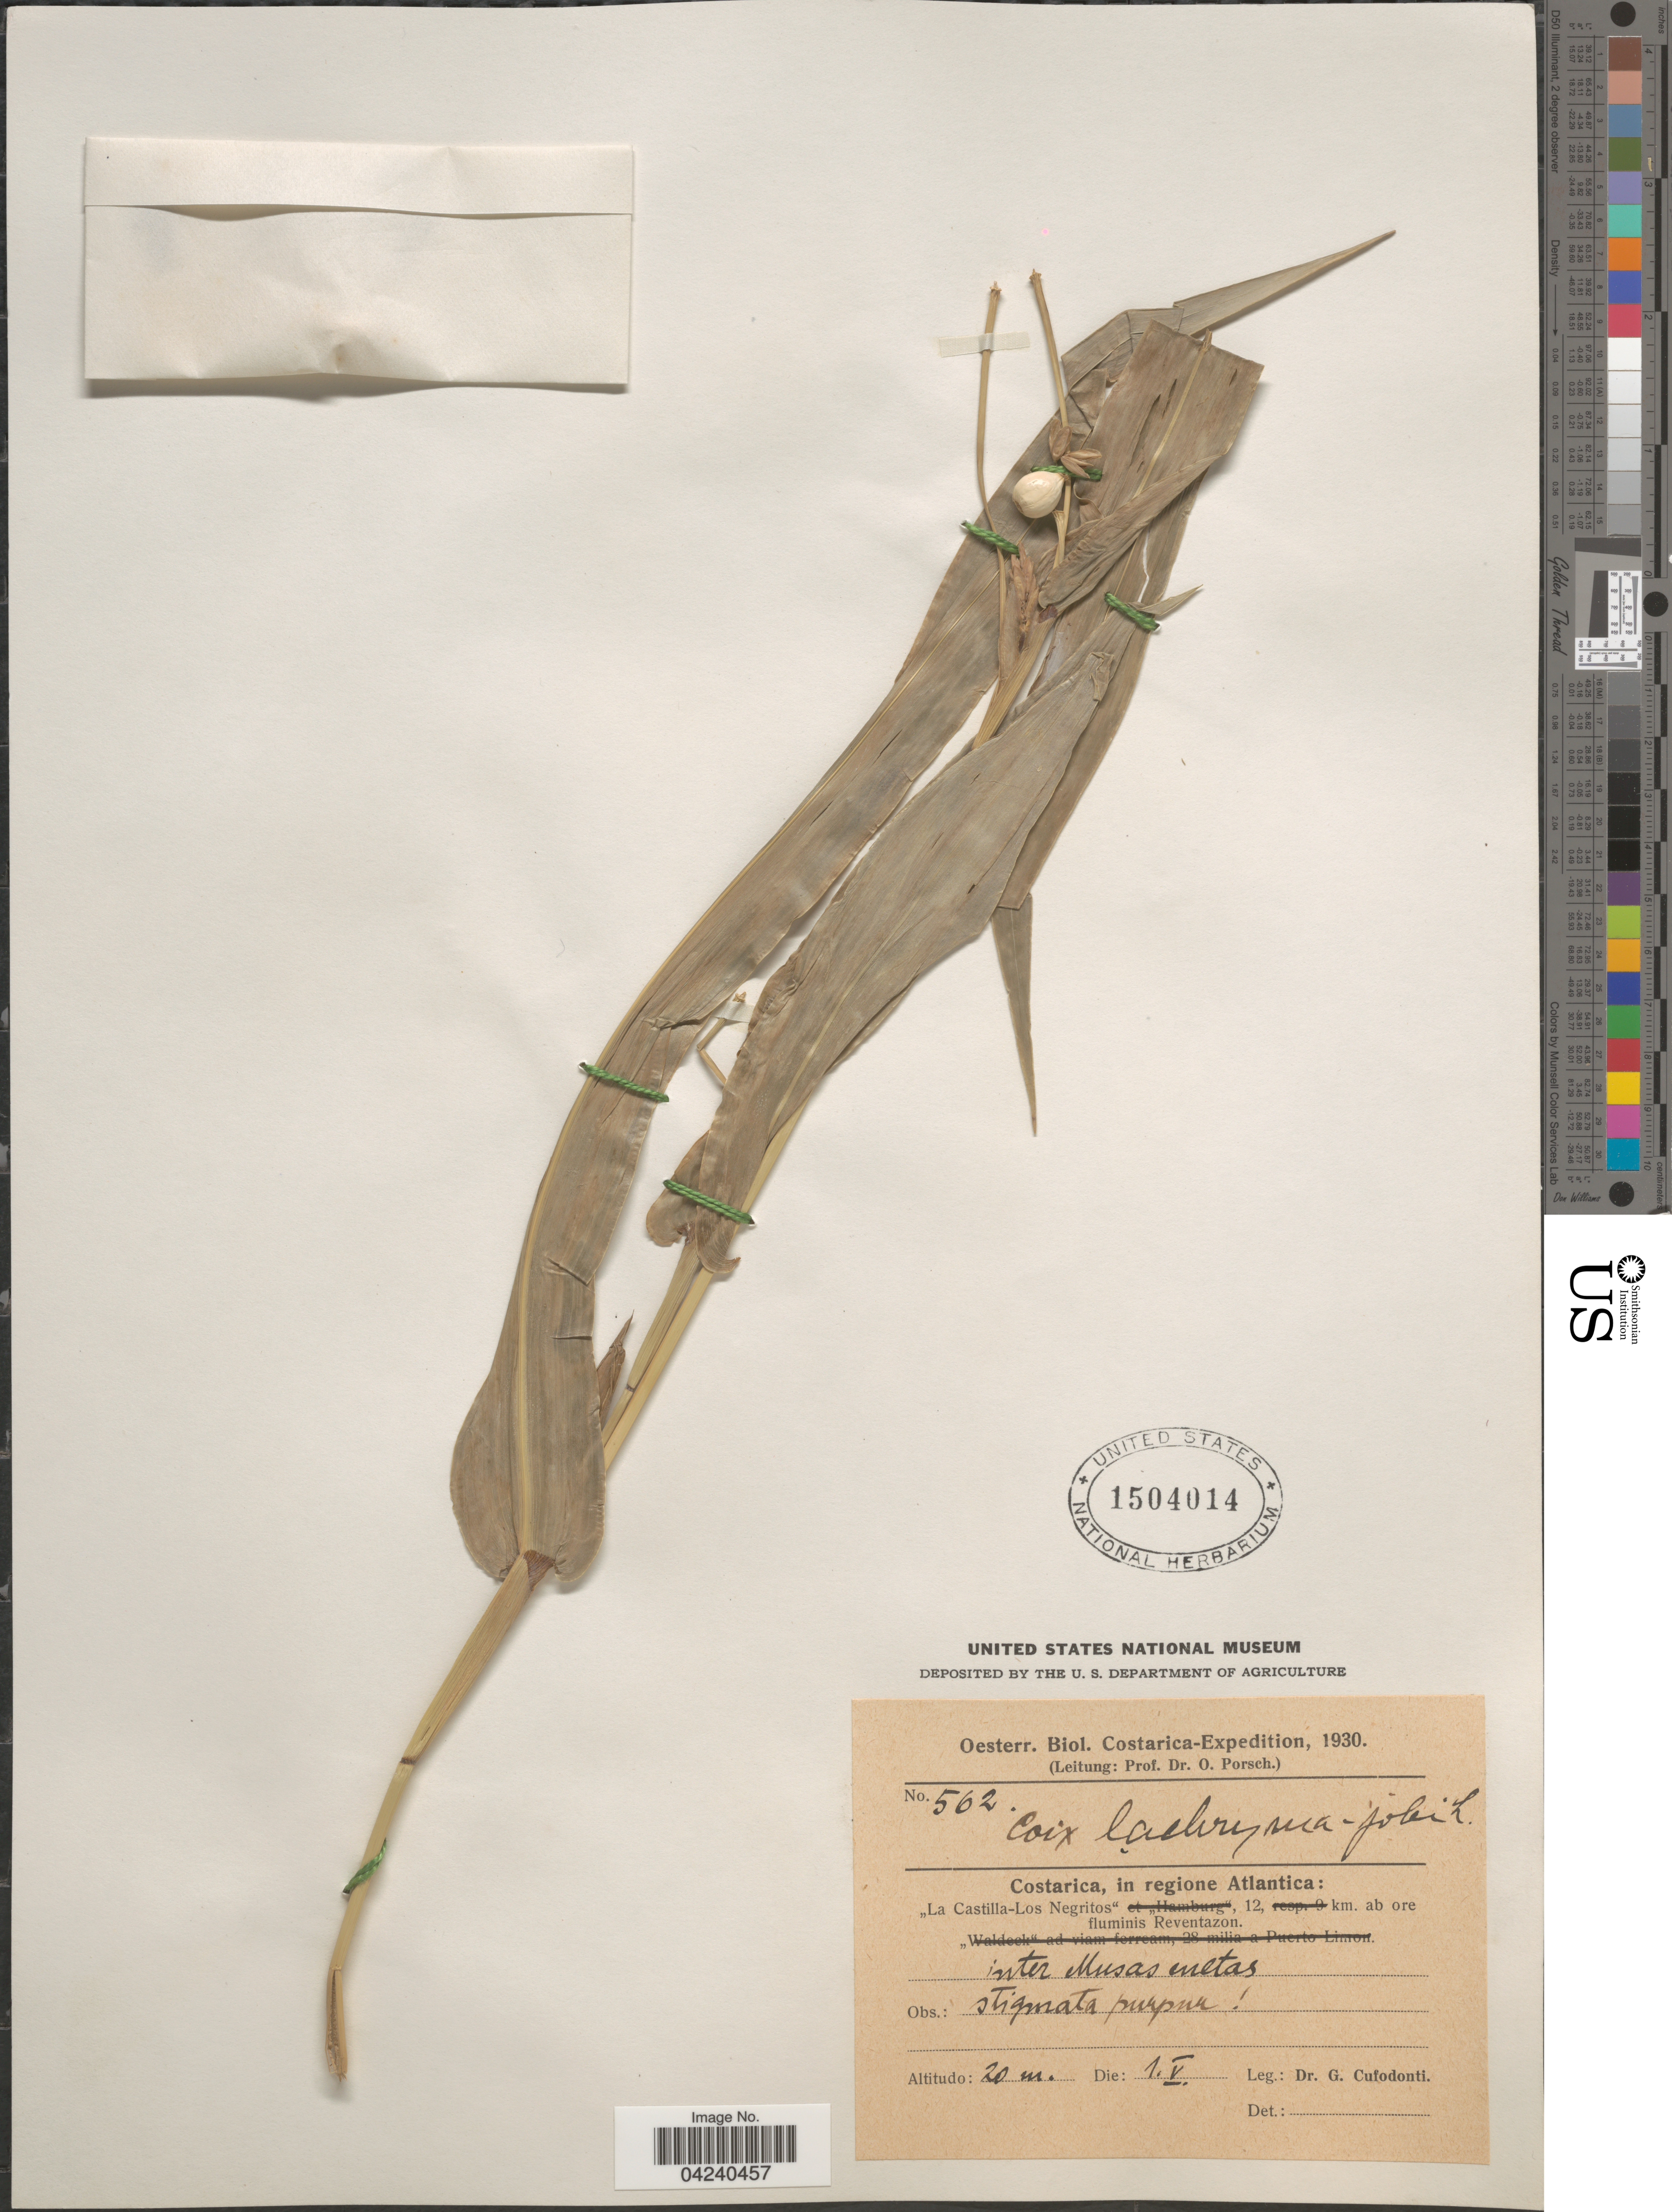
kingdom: Plantae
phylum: Tracheophyta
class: Liliopsida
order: Poales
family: Poaceae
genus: Coix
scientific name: Coix lacryma-jobi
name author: L.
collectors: G. Cufodonti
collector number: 562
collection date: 1930-05-01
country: Costa Rica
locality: Oesterr. Biol. Costarica-Expedition, 1930. In regione Atlantica: "La Castilla-Los Negritos", 12 km. ab ore fluminis Reventazon. Inter Musas metas.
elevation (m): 20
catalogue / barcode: US 1504014